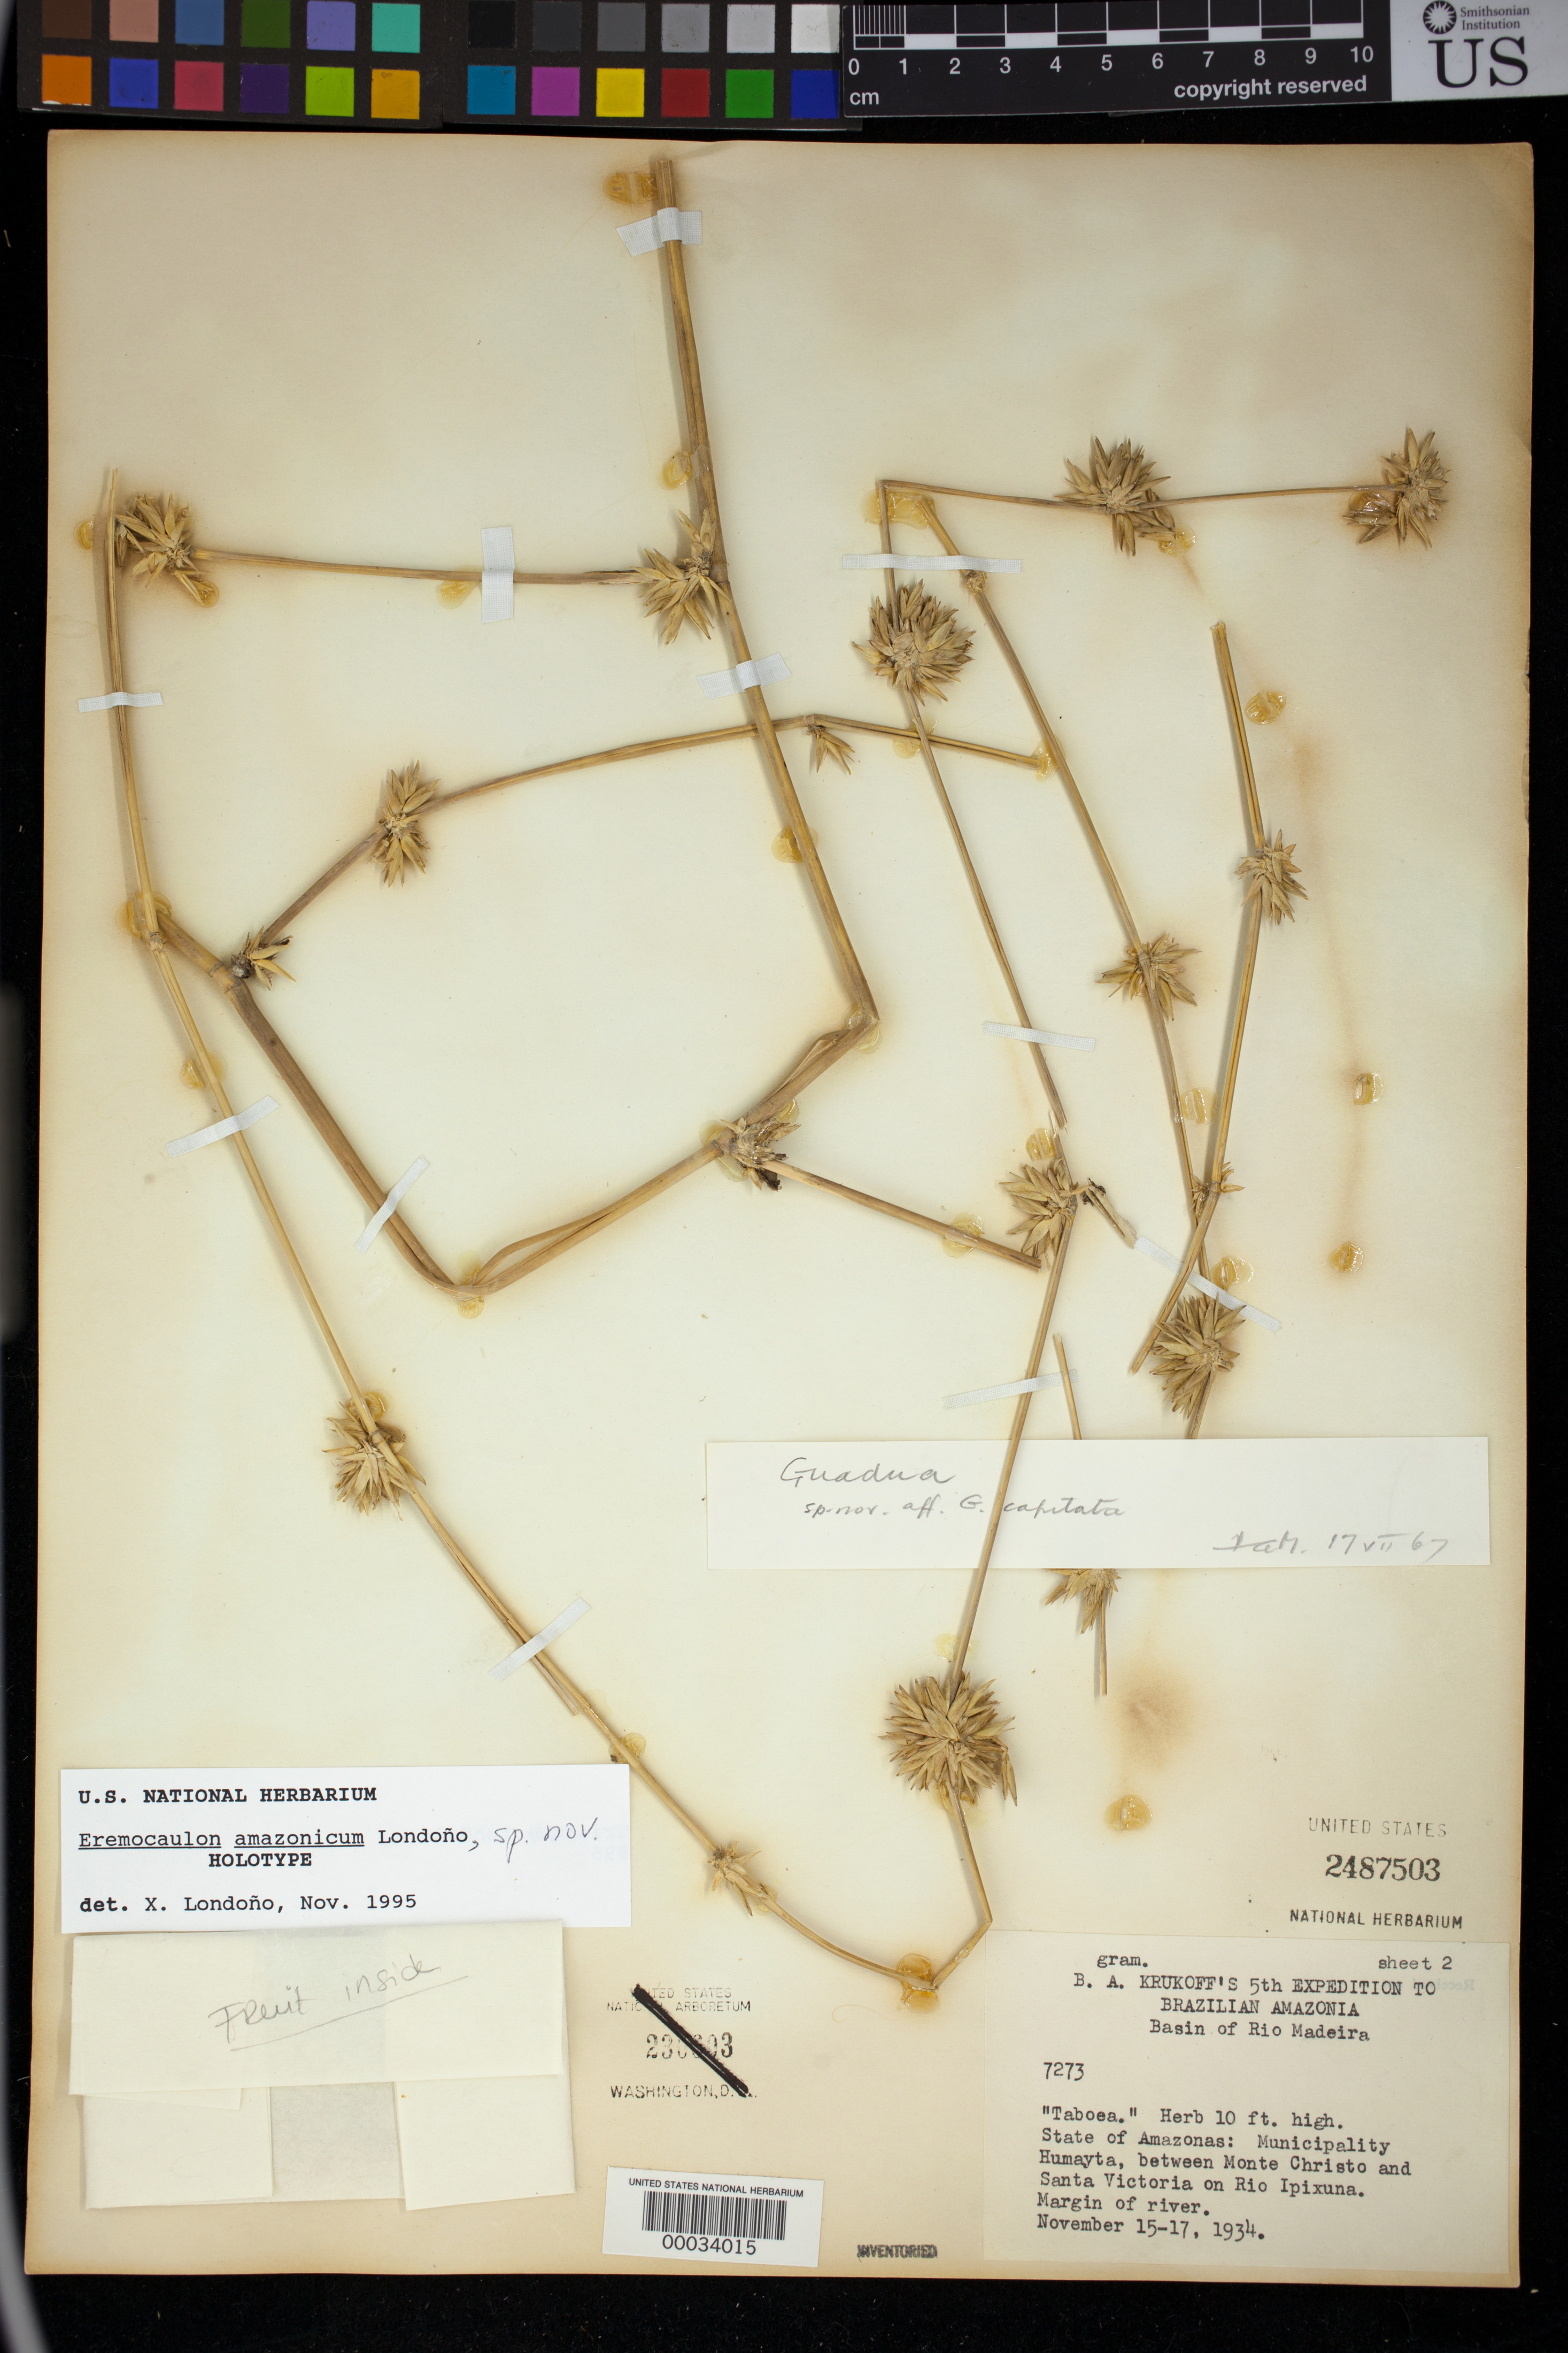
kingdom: Plantae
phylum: Tracheophyta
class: Liliopsida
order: Poales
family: Poaceae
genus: Eremocaulon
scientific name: Eremocaulon amazonicum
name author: Londoño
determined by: Londoño, X., (TULV), Jardin Botanico "Juan Maria Cespedes"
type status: Holotype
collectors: B. A. Krukoff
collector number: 7273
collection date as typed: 15 Nov 1934 to 17 Nov 1934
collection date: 1934-11-15/1934-11-17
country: Brazil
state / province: Amazonas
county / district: Humaitá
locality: Between Monte Christo and Santa Victoria on Rio Ipixuna.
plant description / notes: Holotype mounted on 2 sheets (labeled as sheet 1 & sheet 2) ex NA, USNH 2487590 & 2487503. A third sheet (USNH 1664982) was annotated by X. Londoño (1995) as "holotype" in error (X. Londoño, email comm. Nov. 2015) and has been re-annotated as isotype, Nov. 2015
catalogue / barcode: US 2487503